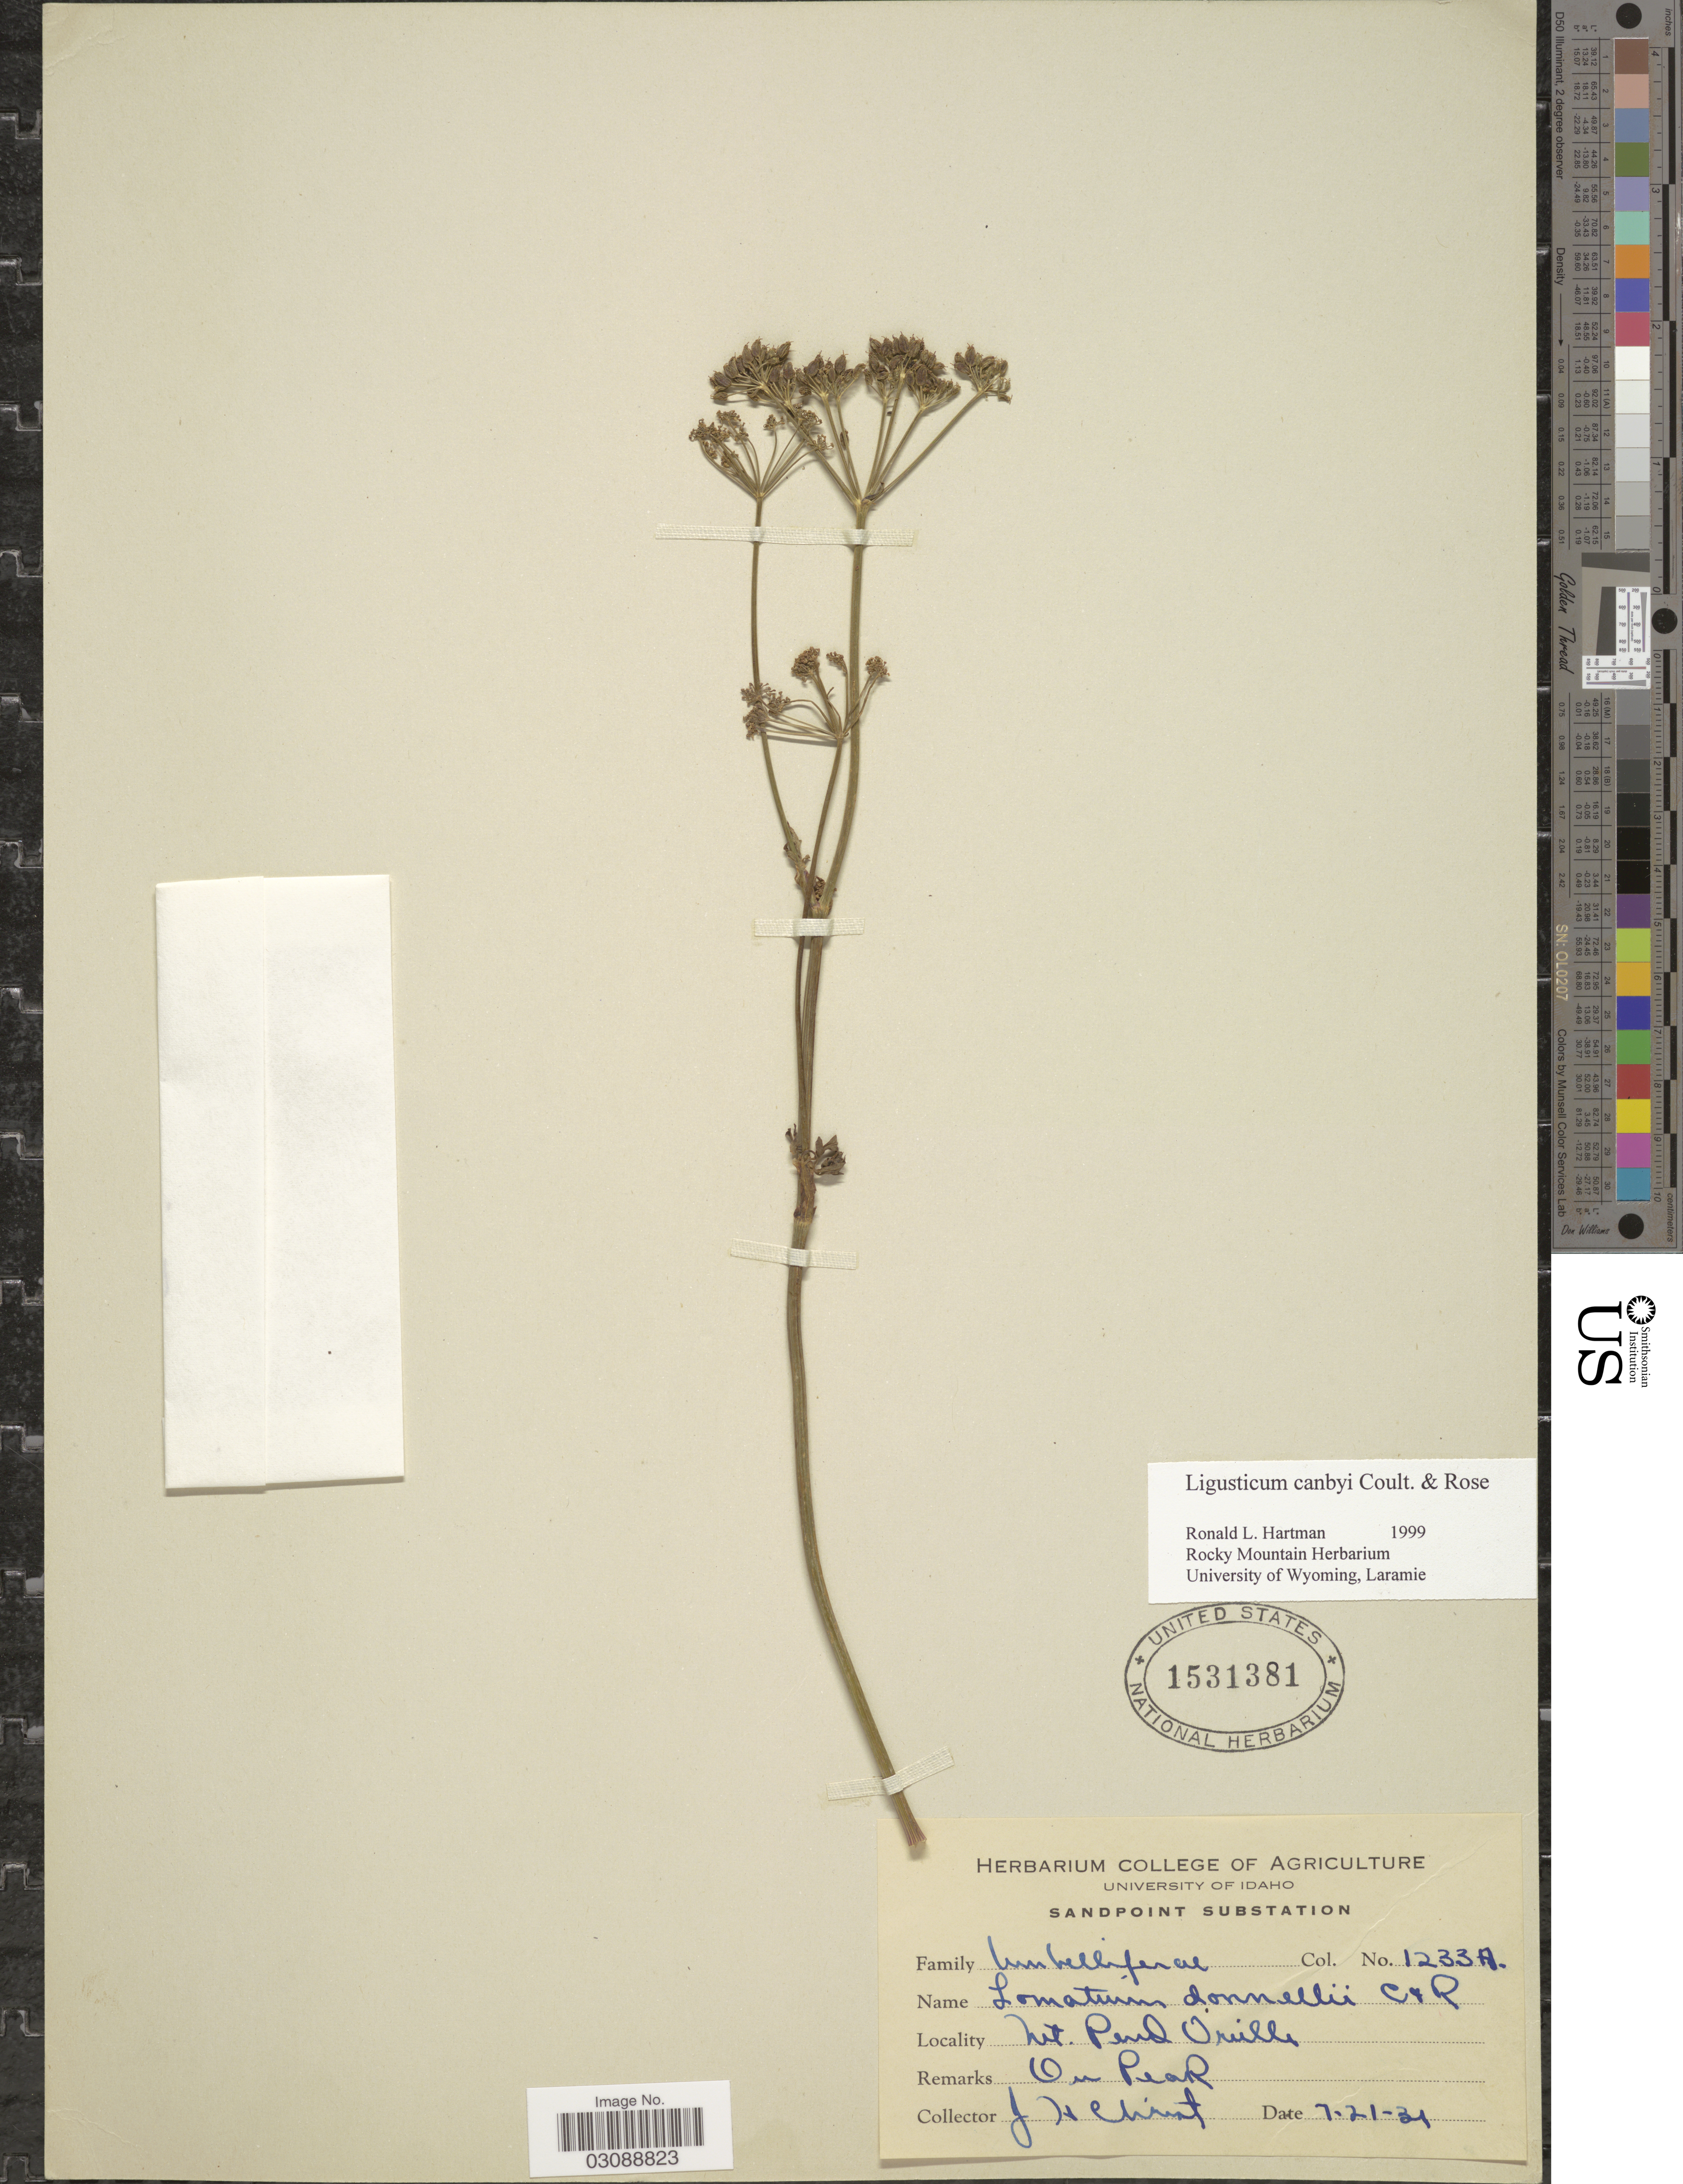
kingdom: Plantae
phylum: Tracheophyta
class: Magnoliopsida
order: Apiales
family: Apiaceae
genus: Ligusticum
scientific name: Ligusticum canbyi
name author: J.M. Coult. & Rose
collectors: J. H. Christ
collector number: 1233A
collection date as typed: Transcribed d/m/y: 21/7/31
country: United States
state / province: Idaho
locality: Sandpoint Substation. Mt. Pend Oreille. On Peak.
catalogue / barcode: US 1531381